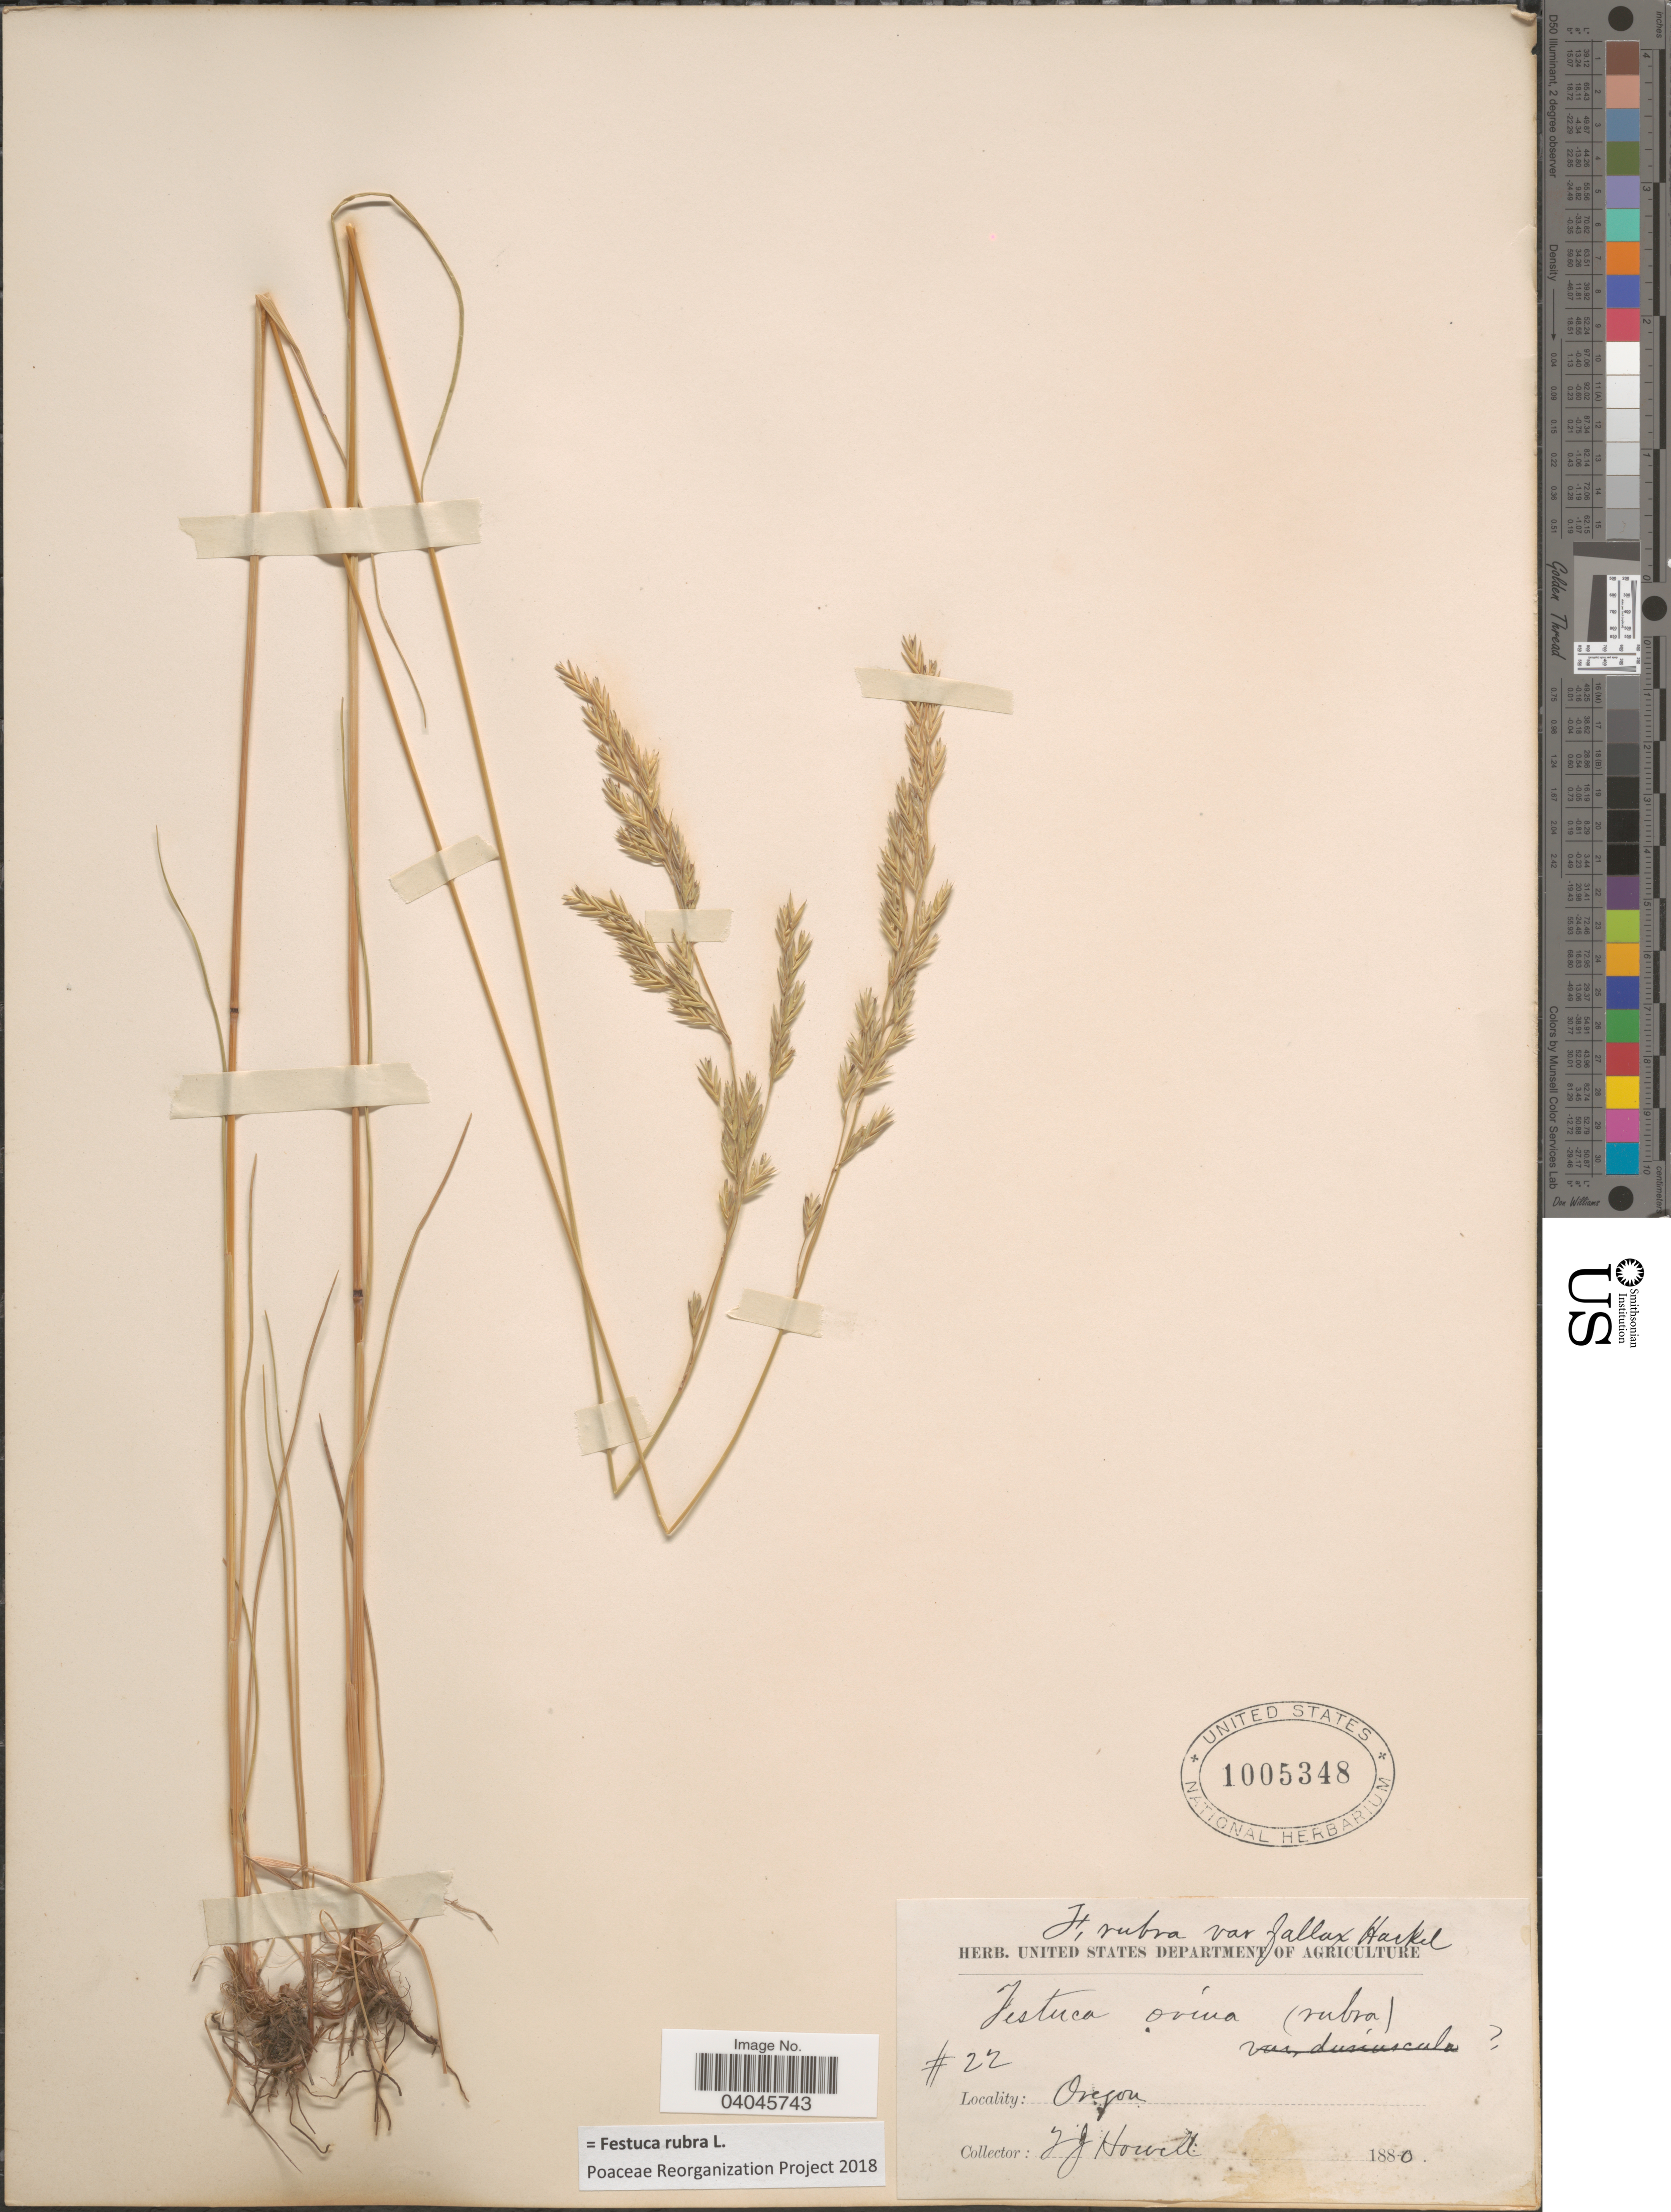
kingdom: Plantae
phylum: Tracheophyta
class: Liliopsida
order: Poales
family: Poaceae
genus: Festuca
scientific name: Festuca rubra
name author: L.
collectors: F. J. Howell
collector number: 22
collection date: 1880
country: United States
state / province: Oregon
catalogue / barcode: US 1005348